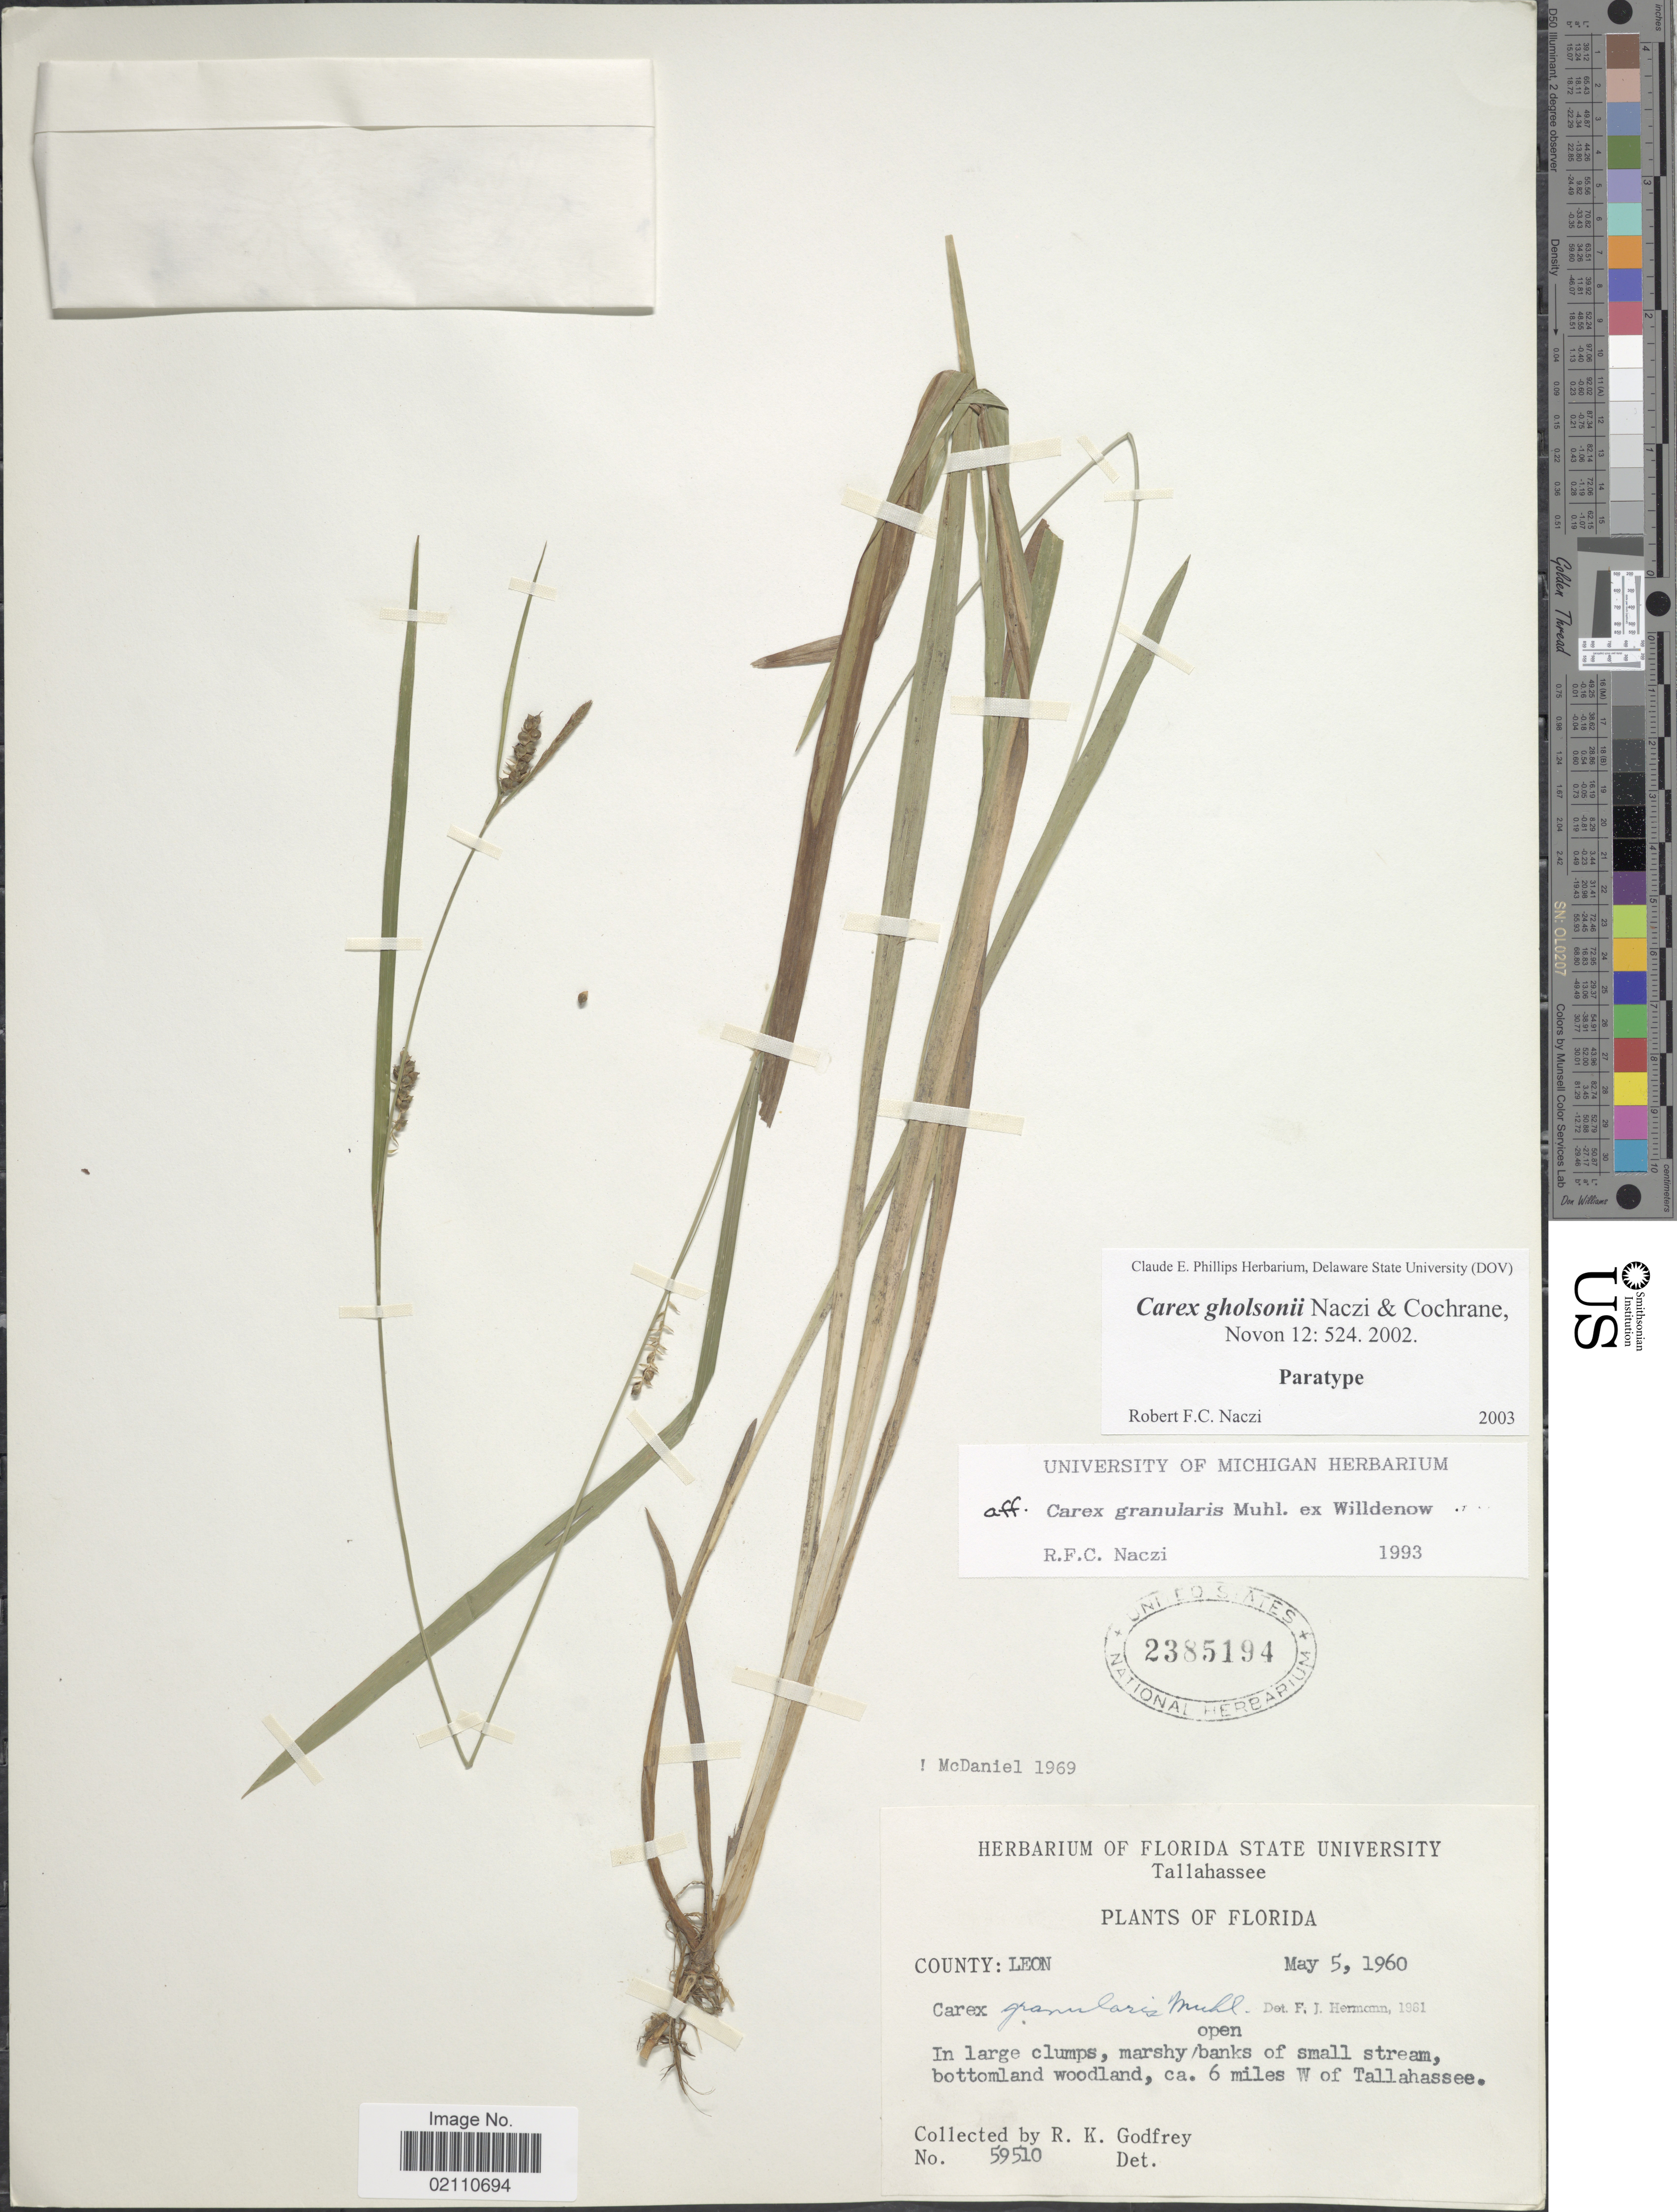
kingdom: Plantae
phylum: Tracheophyta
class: Liliopsida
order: Poales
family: Cyperaceae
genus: Carex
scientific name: Carex gholsonii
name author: Naczi & Cochrane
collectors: R. K. Godfrey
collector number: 59510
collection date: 1960-05-05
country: United States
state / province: Florida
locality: County: Leon, ca. 6 miles W of Tallahassee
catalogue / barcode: US 2385194